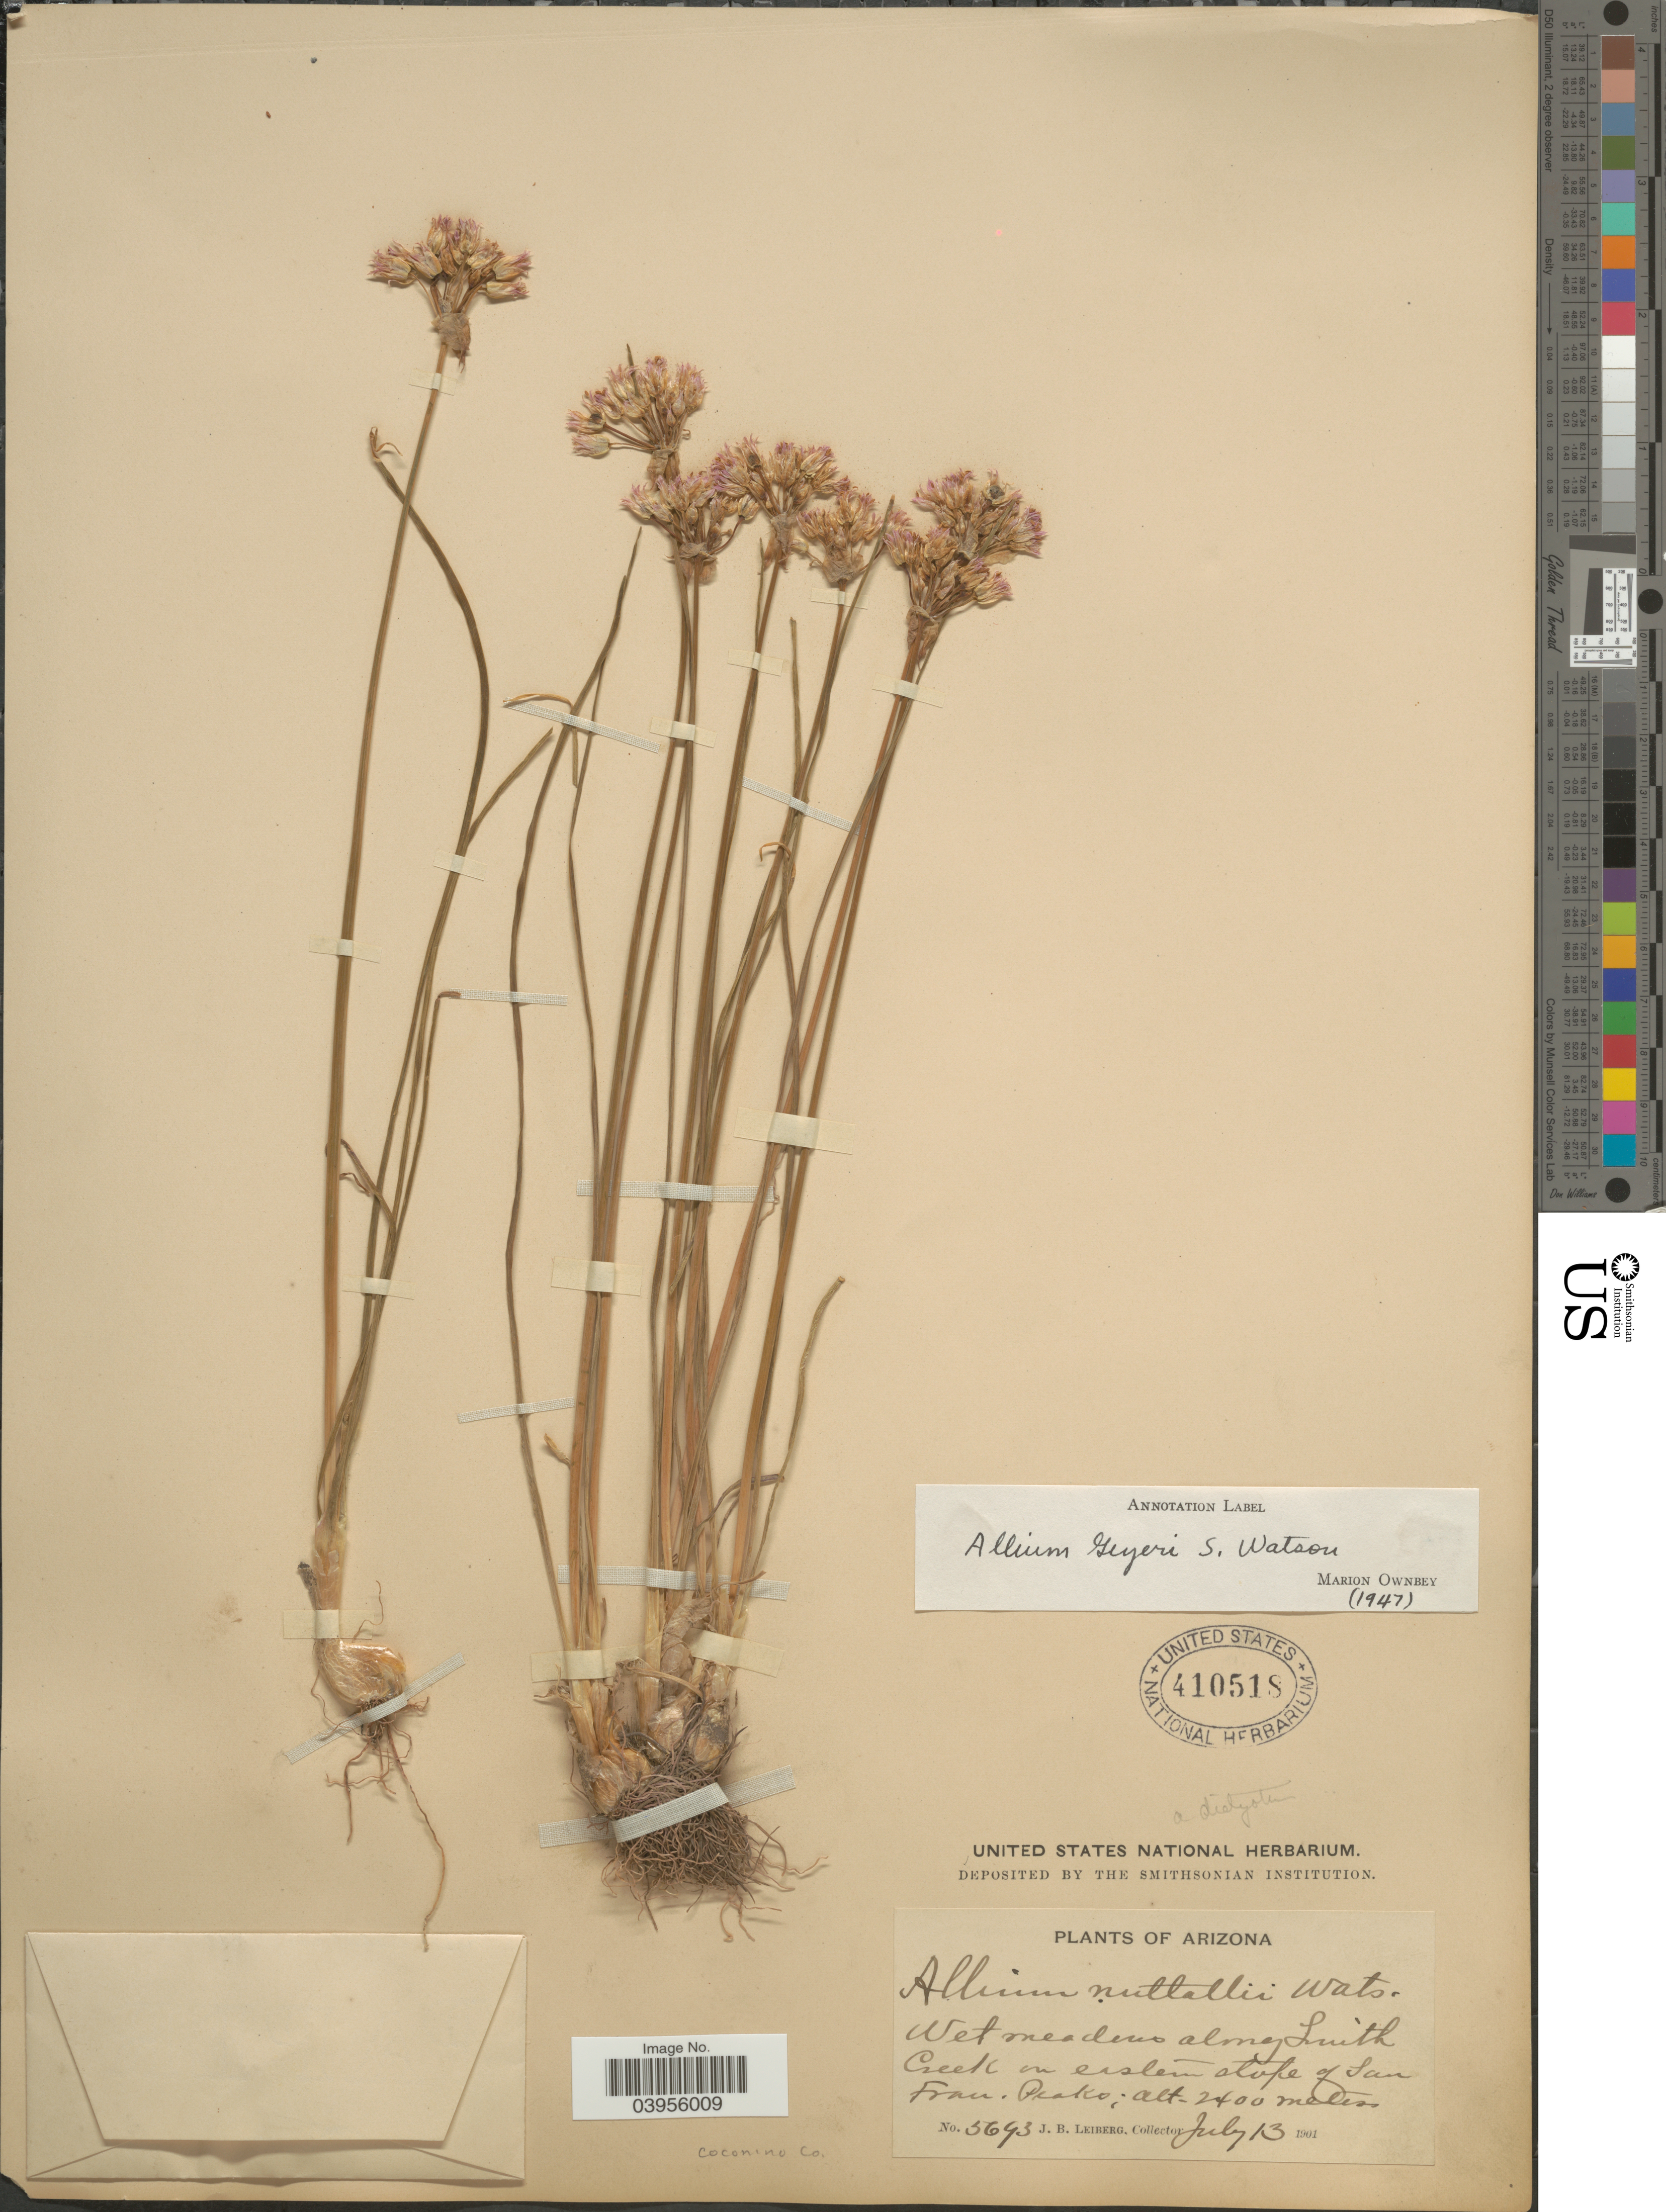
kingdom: Plantae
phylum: Tracheophyta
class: Liliopsida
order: Asparagales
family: Amaryllidaceae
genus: Allium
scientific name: Allium geyeri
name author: S. Watson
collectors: J. B. Leiberg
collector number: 5693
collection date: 1901-07-13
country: United States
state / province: Arizona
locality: Wet meadow along Smith Creek on eastern slope of San Fran. Peaks. Coconino Co.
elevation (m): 2400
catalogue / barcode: US 410518